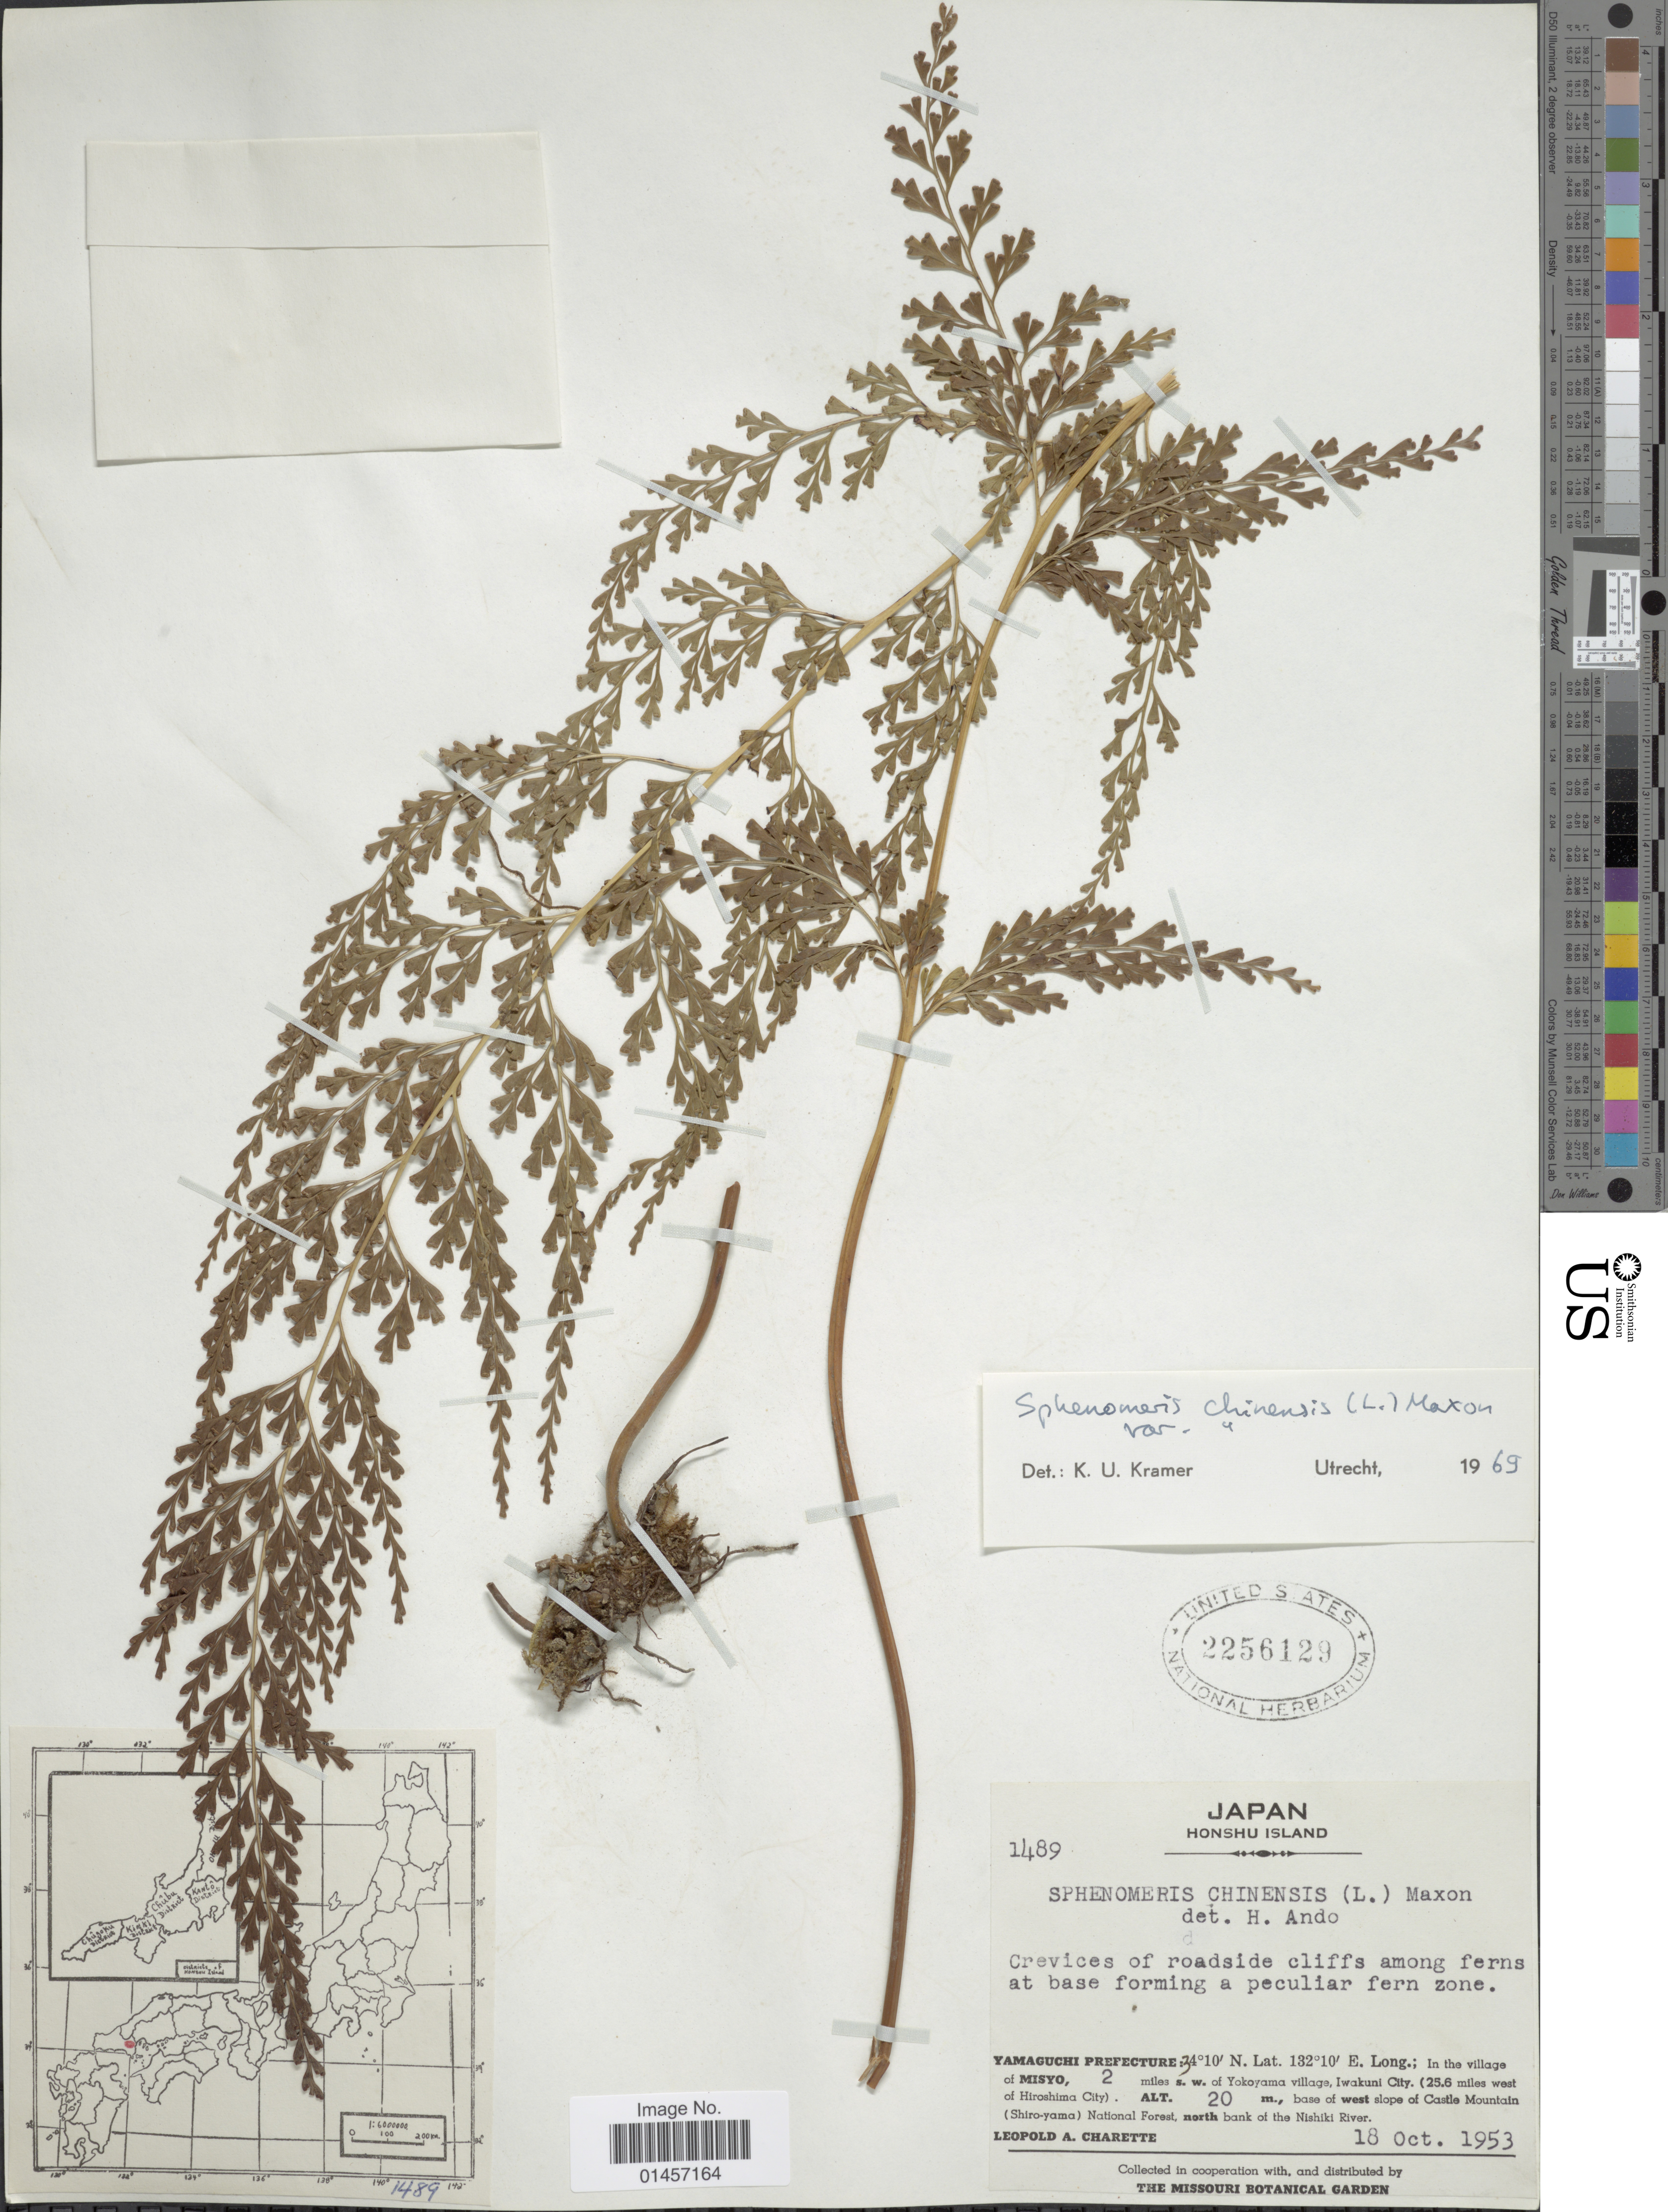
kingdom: Plantae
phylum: Tracheophyta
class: Polypodiopsida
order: Polypodiales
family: Lindsaeaceae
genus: Sphenomeris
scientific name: Sphenomeris chinensis var. chinensis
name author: (L.) Maxon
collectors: L. A. Charette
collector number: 1489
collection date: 1953-10-18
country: Japan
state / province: Yamaguti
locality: Honshu Island, Yamaguchi Prefecture, in the village of Msyo, 2miles s.W. of Yokoyama village, Iwakuni City(25.6miles west of Hiroshima City, base of west slope of Castle Mountains(Shiro-Yama) National forest, north bank of the Nishiki River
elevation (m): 20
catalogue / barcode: US 2256129